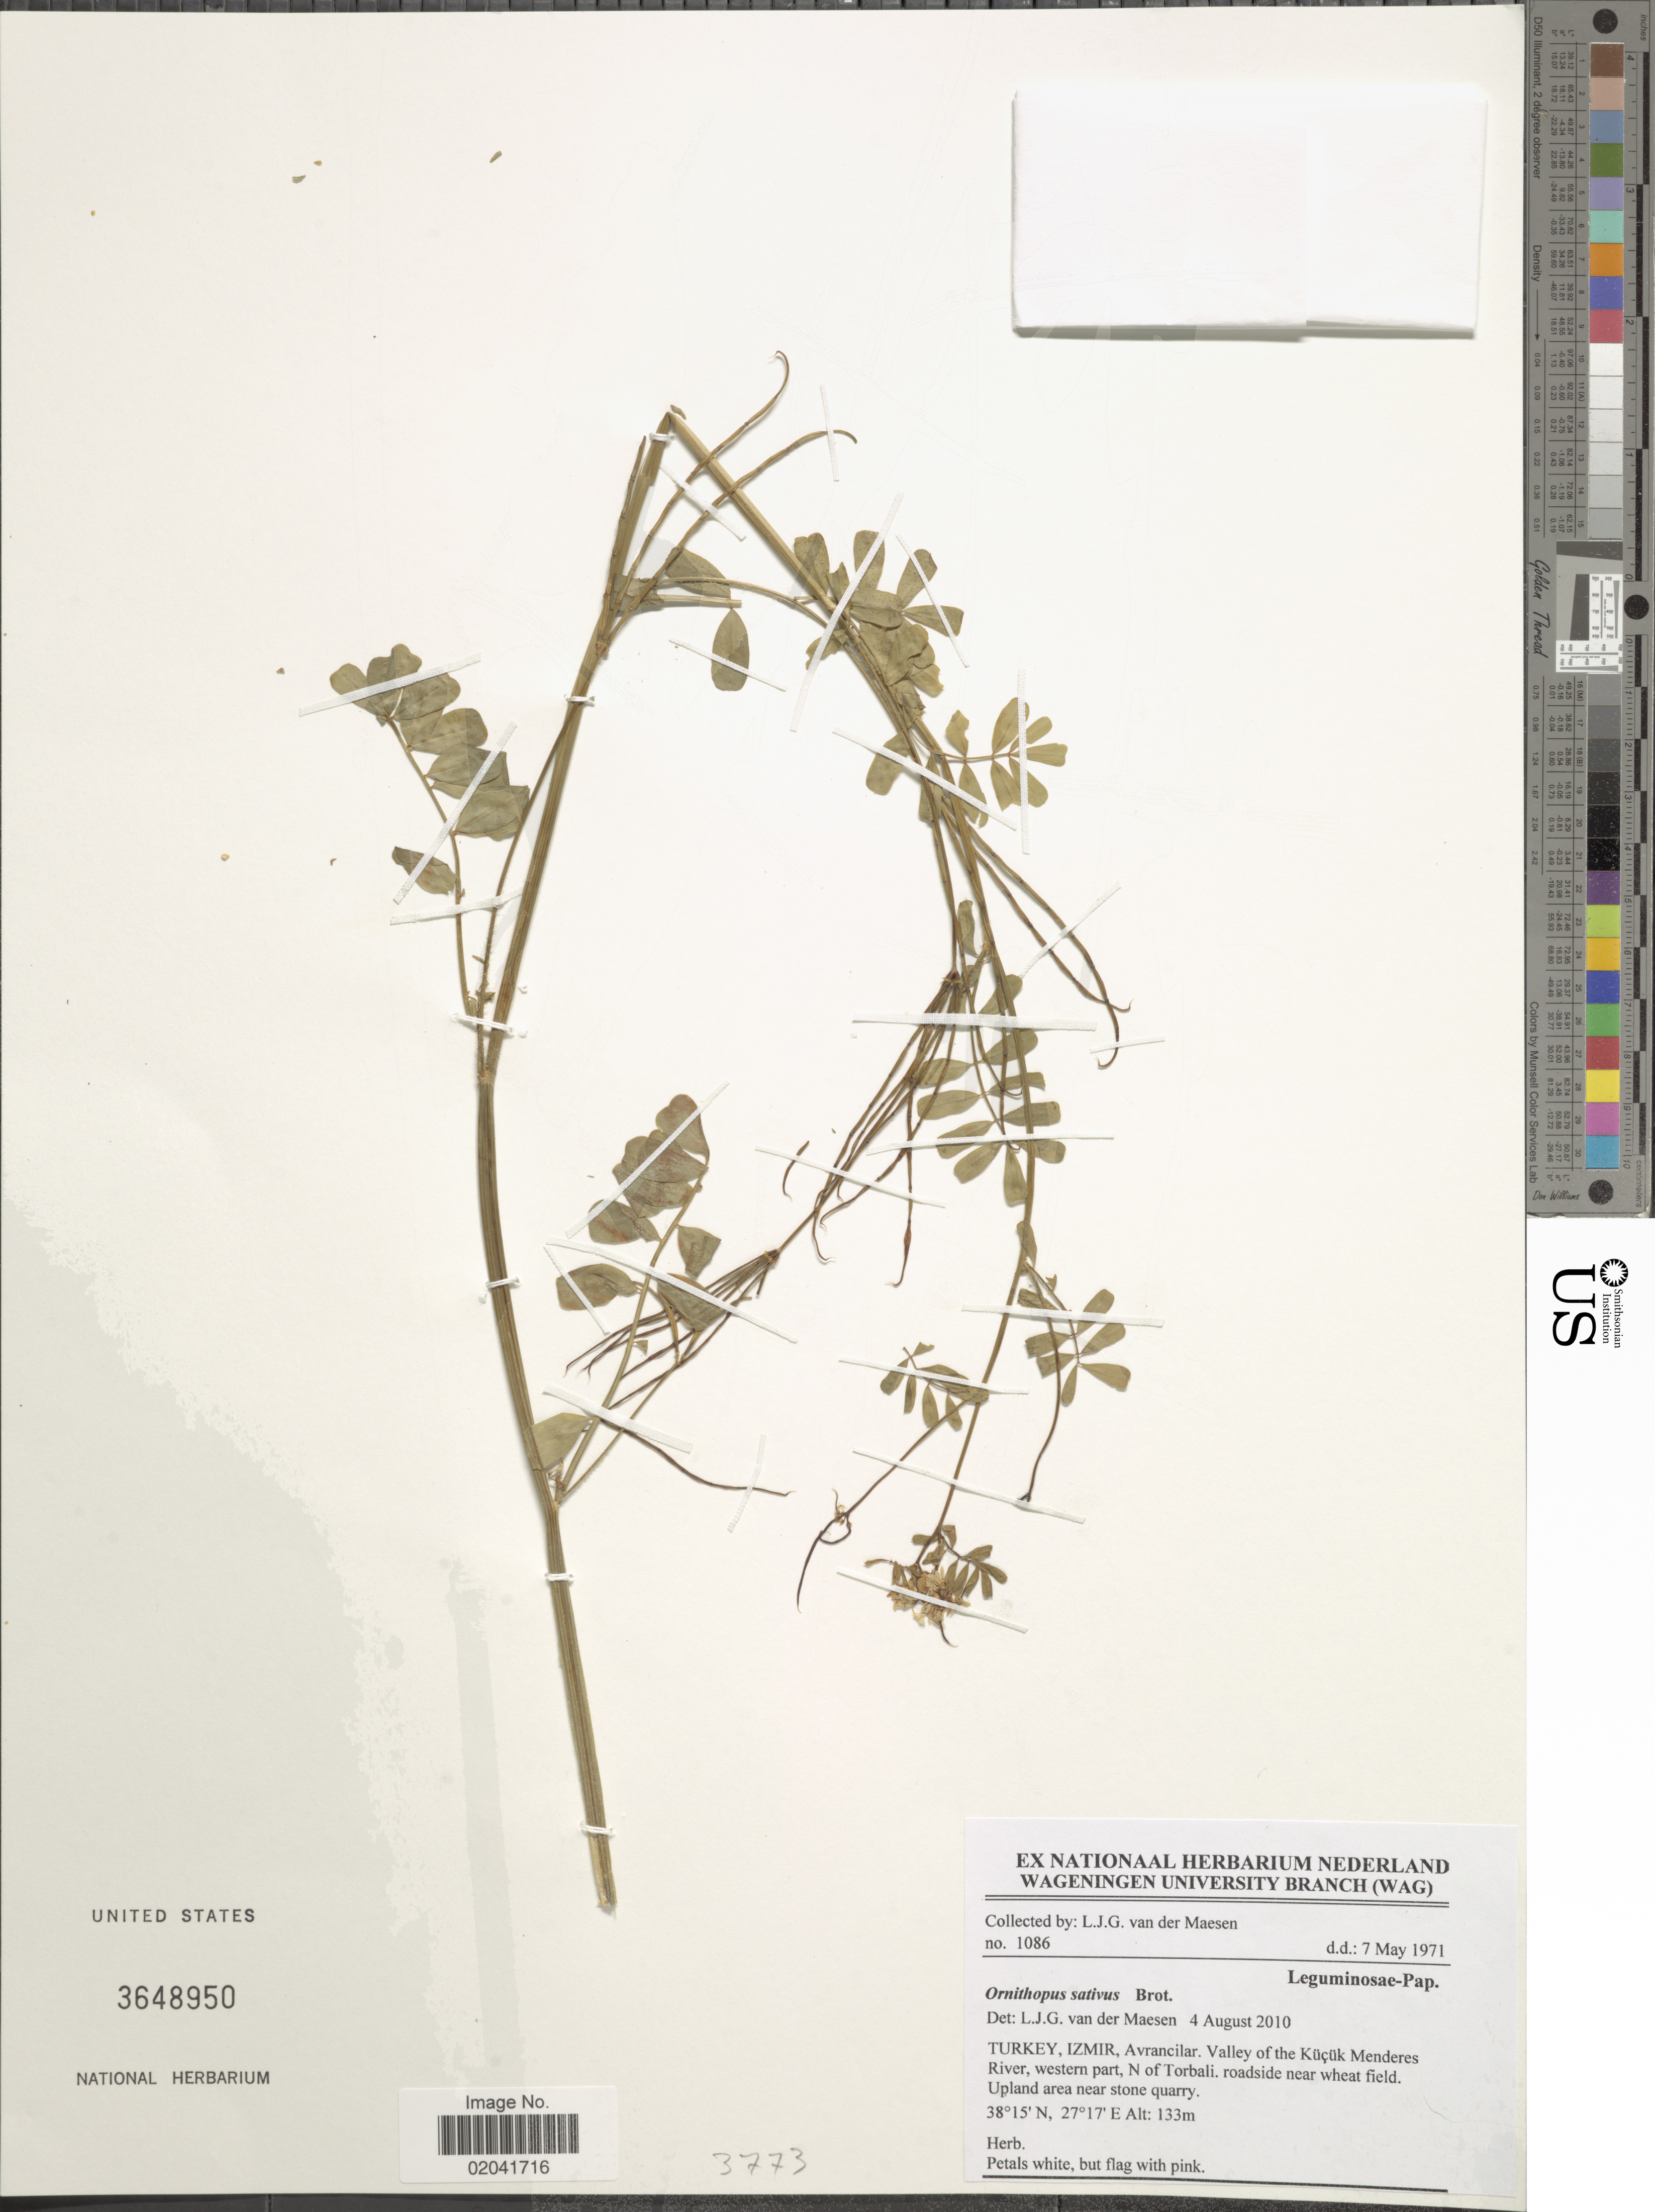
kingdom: Plantae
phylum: Tracheophyta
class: Magnoliopsida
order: Fabales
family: Fabaceae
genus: Ornithopus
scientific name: Ornithopus sativus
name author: Brot.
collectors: L. van der Maesen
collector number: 1086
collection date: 1971-05-07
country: Turkey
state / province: Izmir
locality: Avrancilar. Valley of the Küçük Menderes River, western part, N of Torbali, roadside near wheat field. Upland area near stone quarry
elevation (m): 133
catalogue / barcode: US 3648950